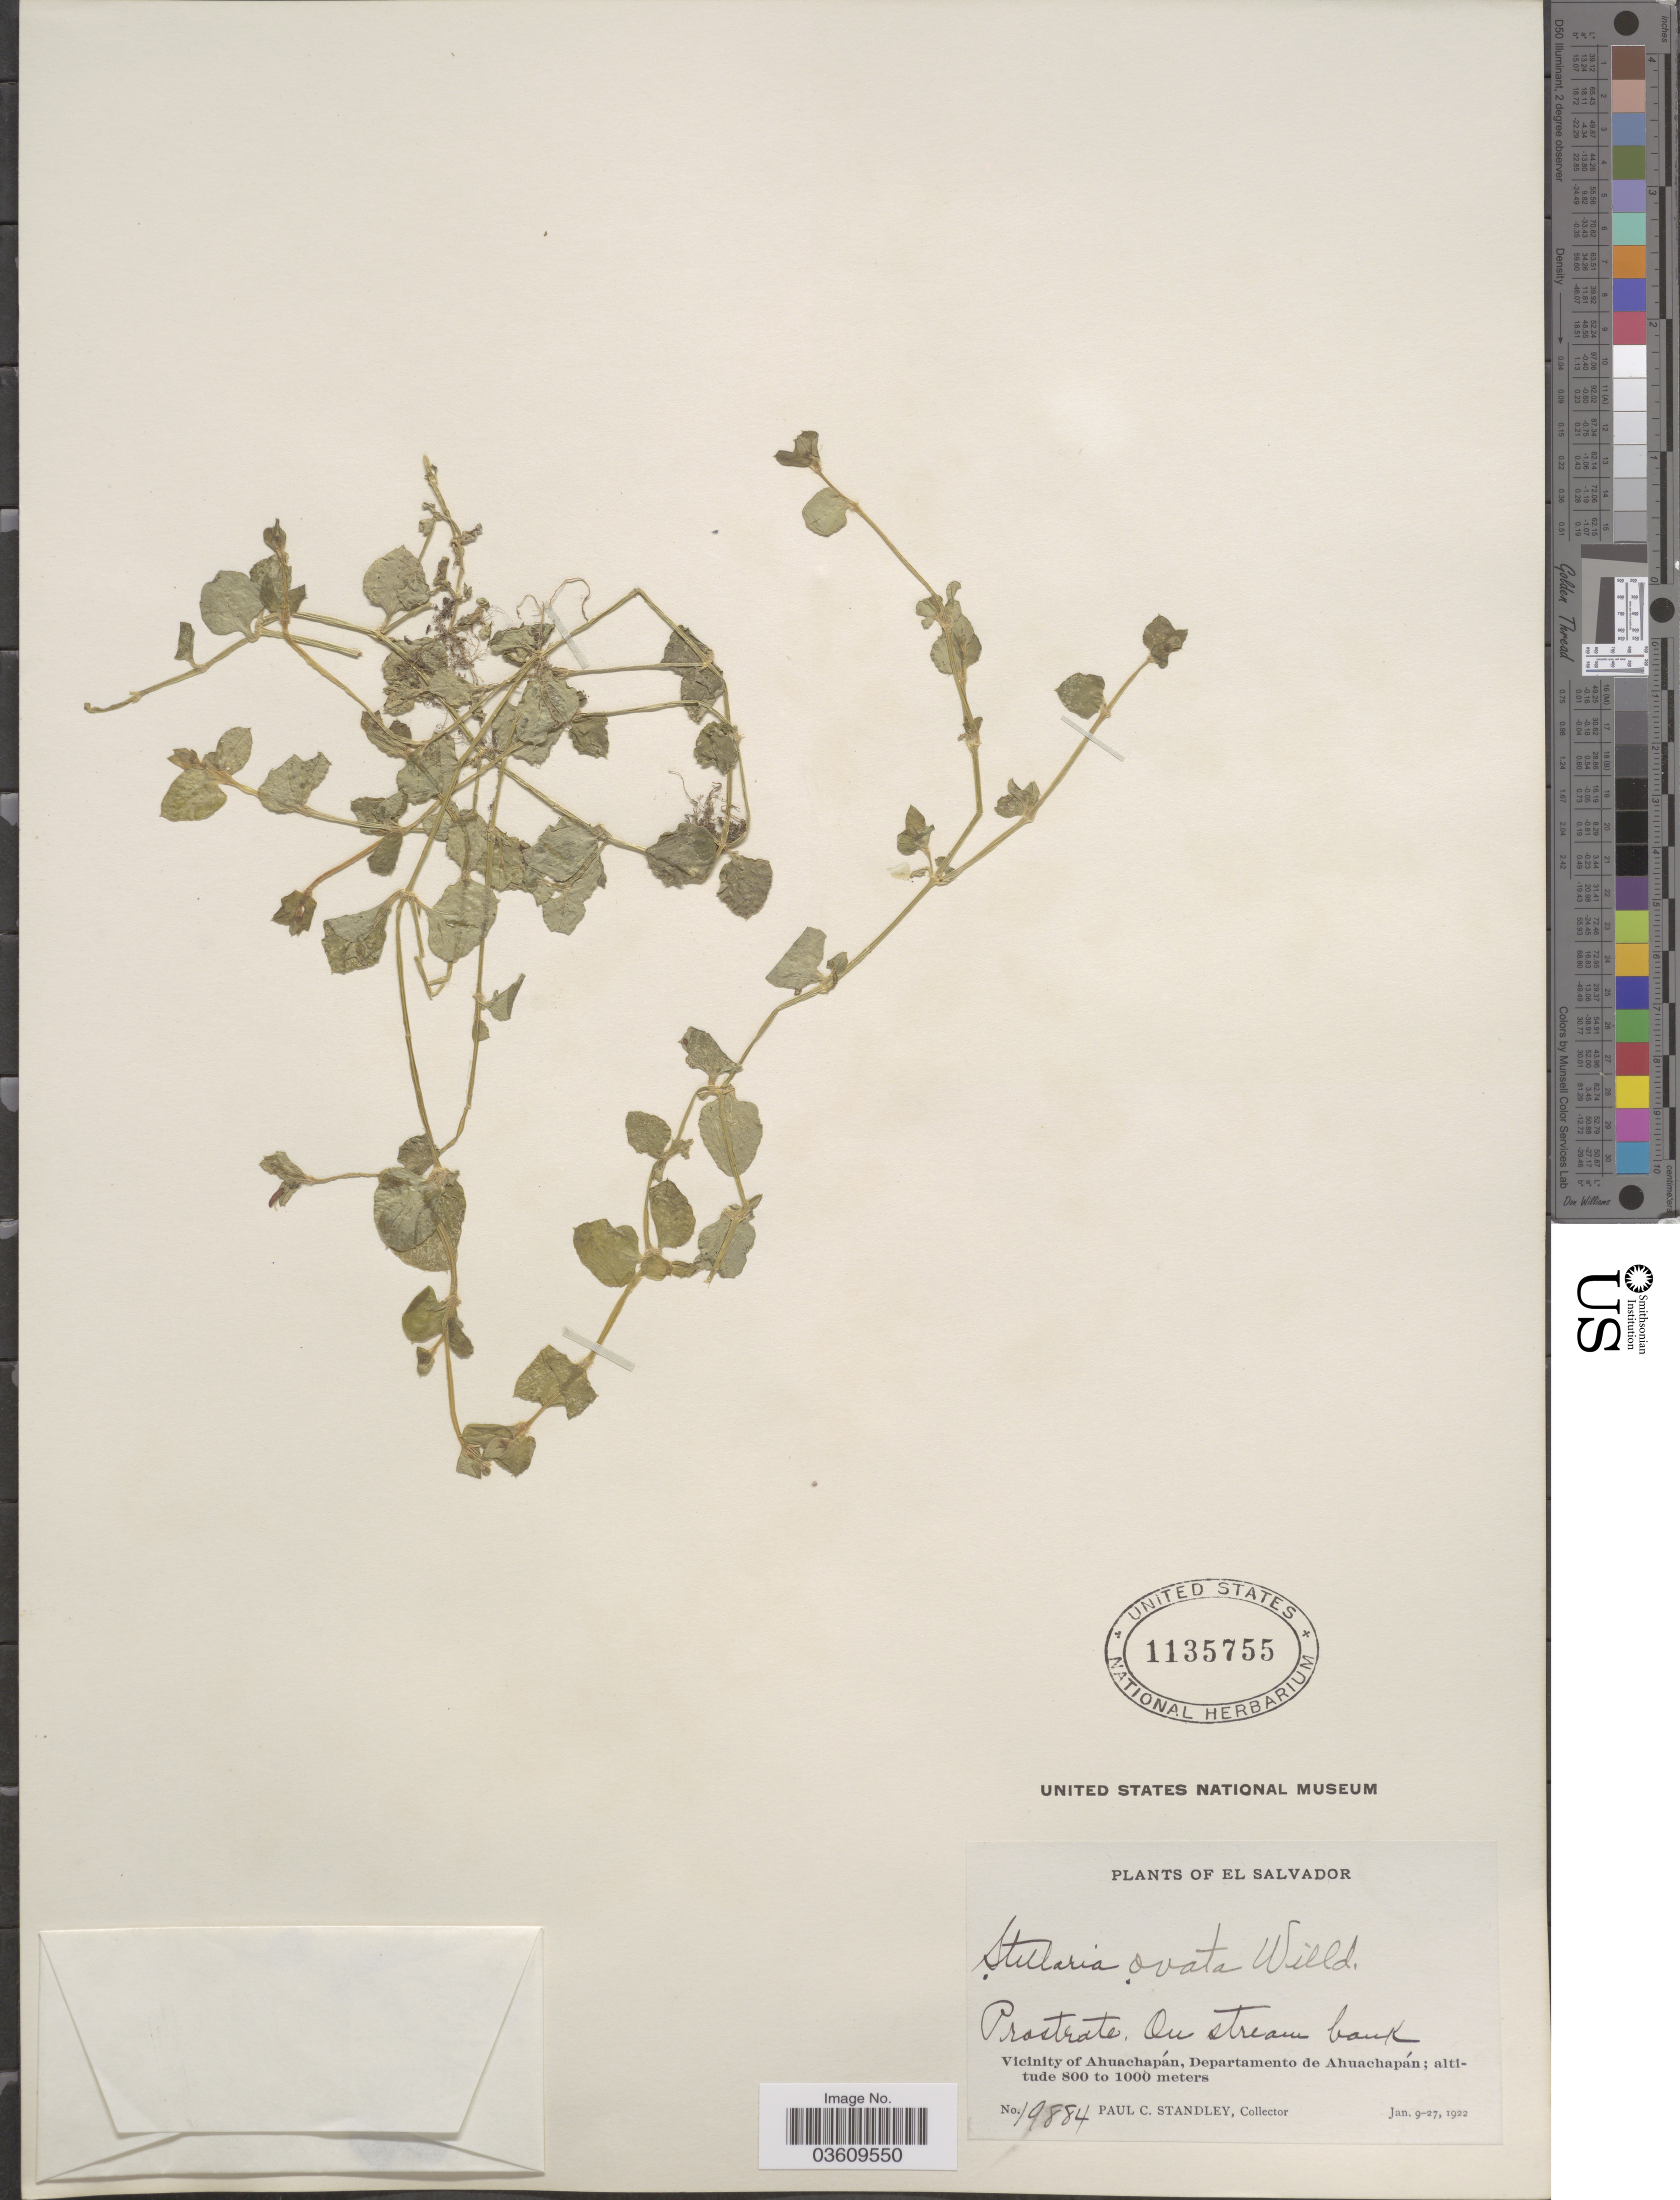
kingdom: Plantae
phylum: Tracheophyta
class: Magnoliopsida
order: Caryophyllales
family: Caryophyllaceae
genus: Stellaria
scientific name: Stellaria ovata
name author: Willd.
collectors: P. C. Standley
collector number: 19884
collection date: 1922-01-09/1922-01-27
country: El Salvador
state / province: Ahuachapan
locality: Vicinity of Ahuachapán, Departamento de Ahuachapán.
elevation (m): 800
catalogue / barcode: US 1135755